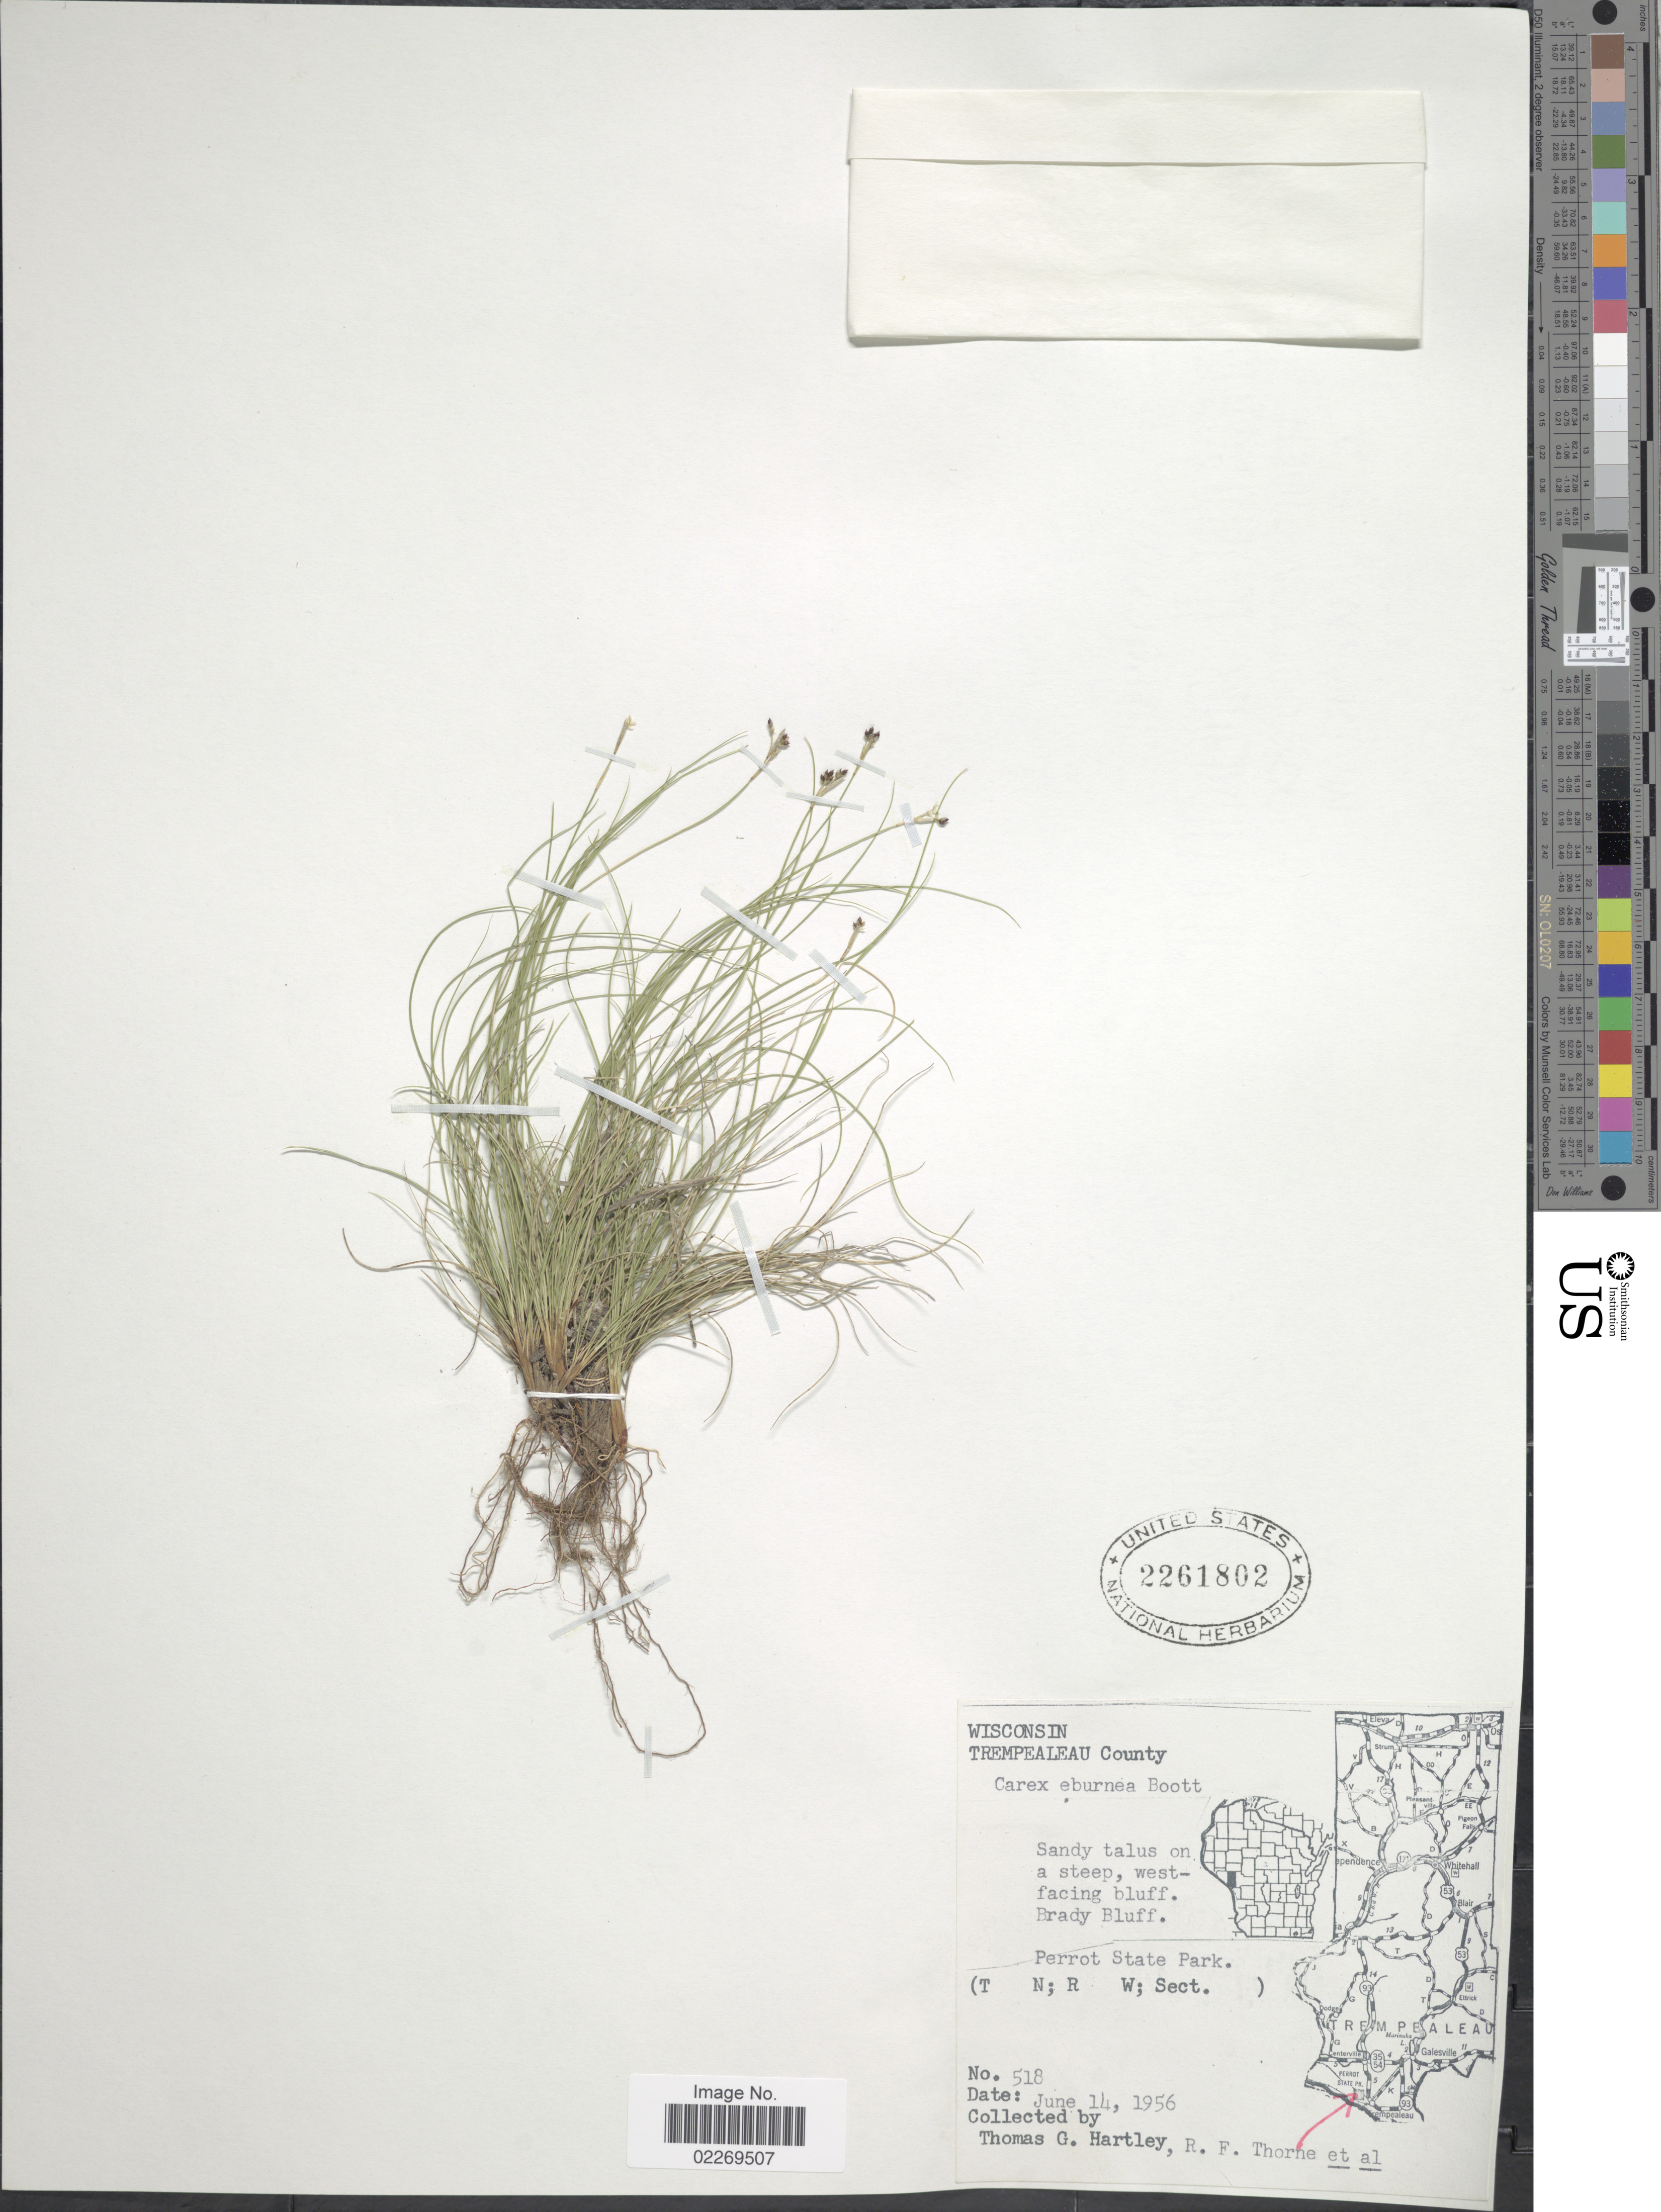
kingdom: Plantae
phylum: Tracheophyta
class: Liliopsida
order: Poales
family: Cyperaceae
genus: Carex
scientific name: Carex eburnea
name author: Boott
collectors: T. G. Hartley, R. F. Thorne & et al.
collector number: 518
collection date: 1956-06-14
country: United States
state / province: Wisconsin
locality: Trempealeau County. Perrot State Park, Brady Bluff, (T N; R W; Sect. )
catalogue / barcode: US 2261802